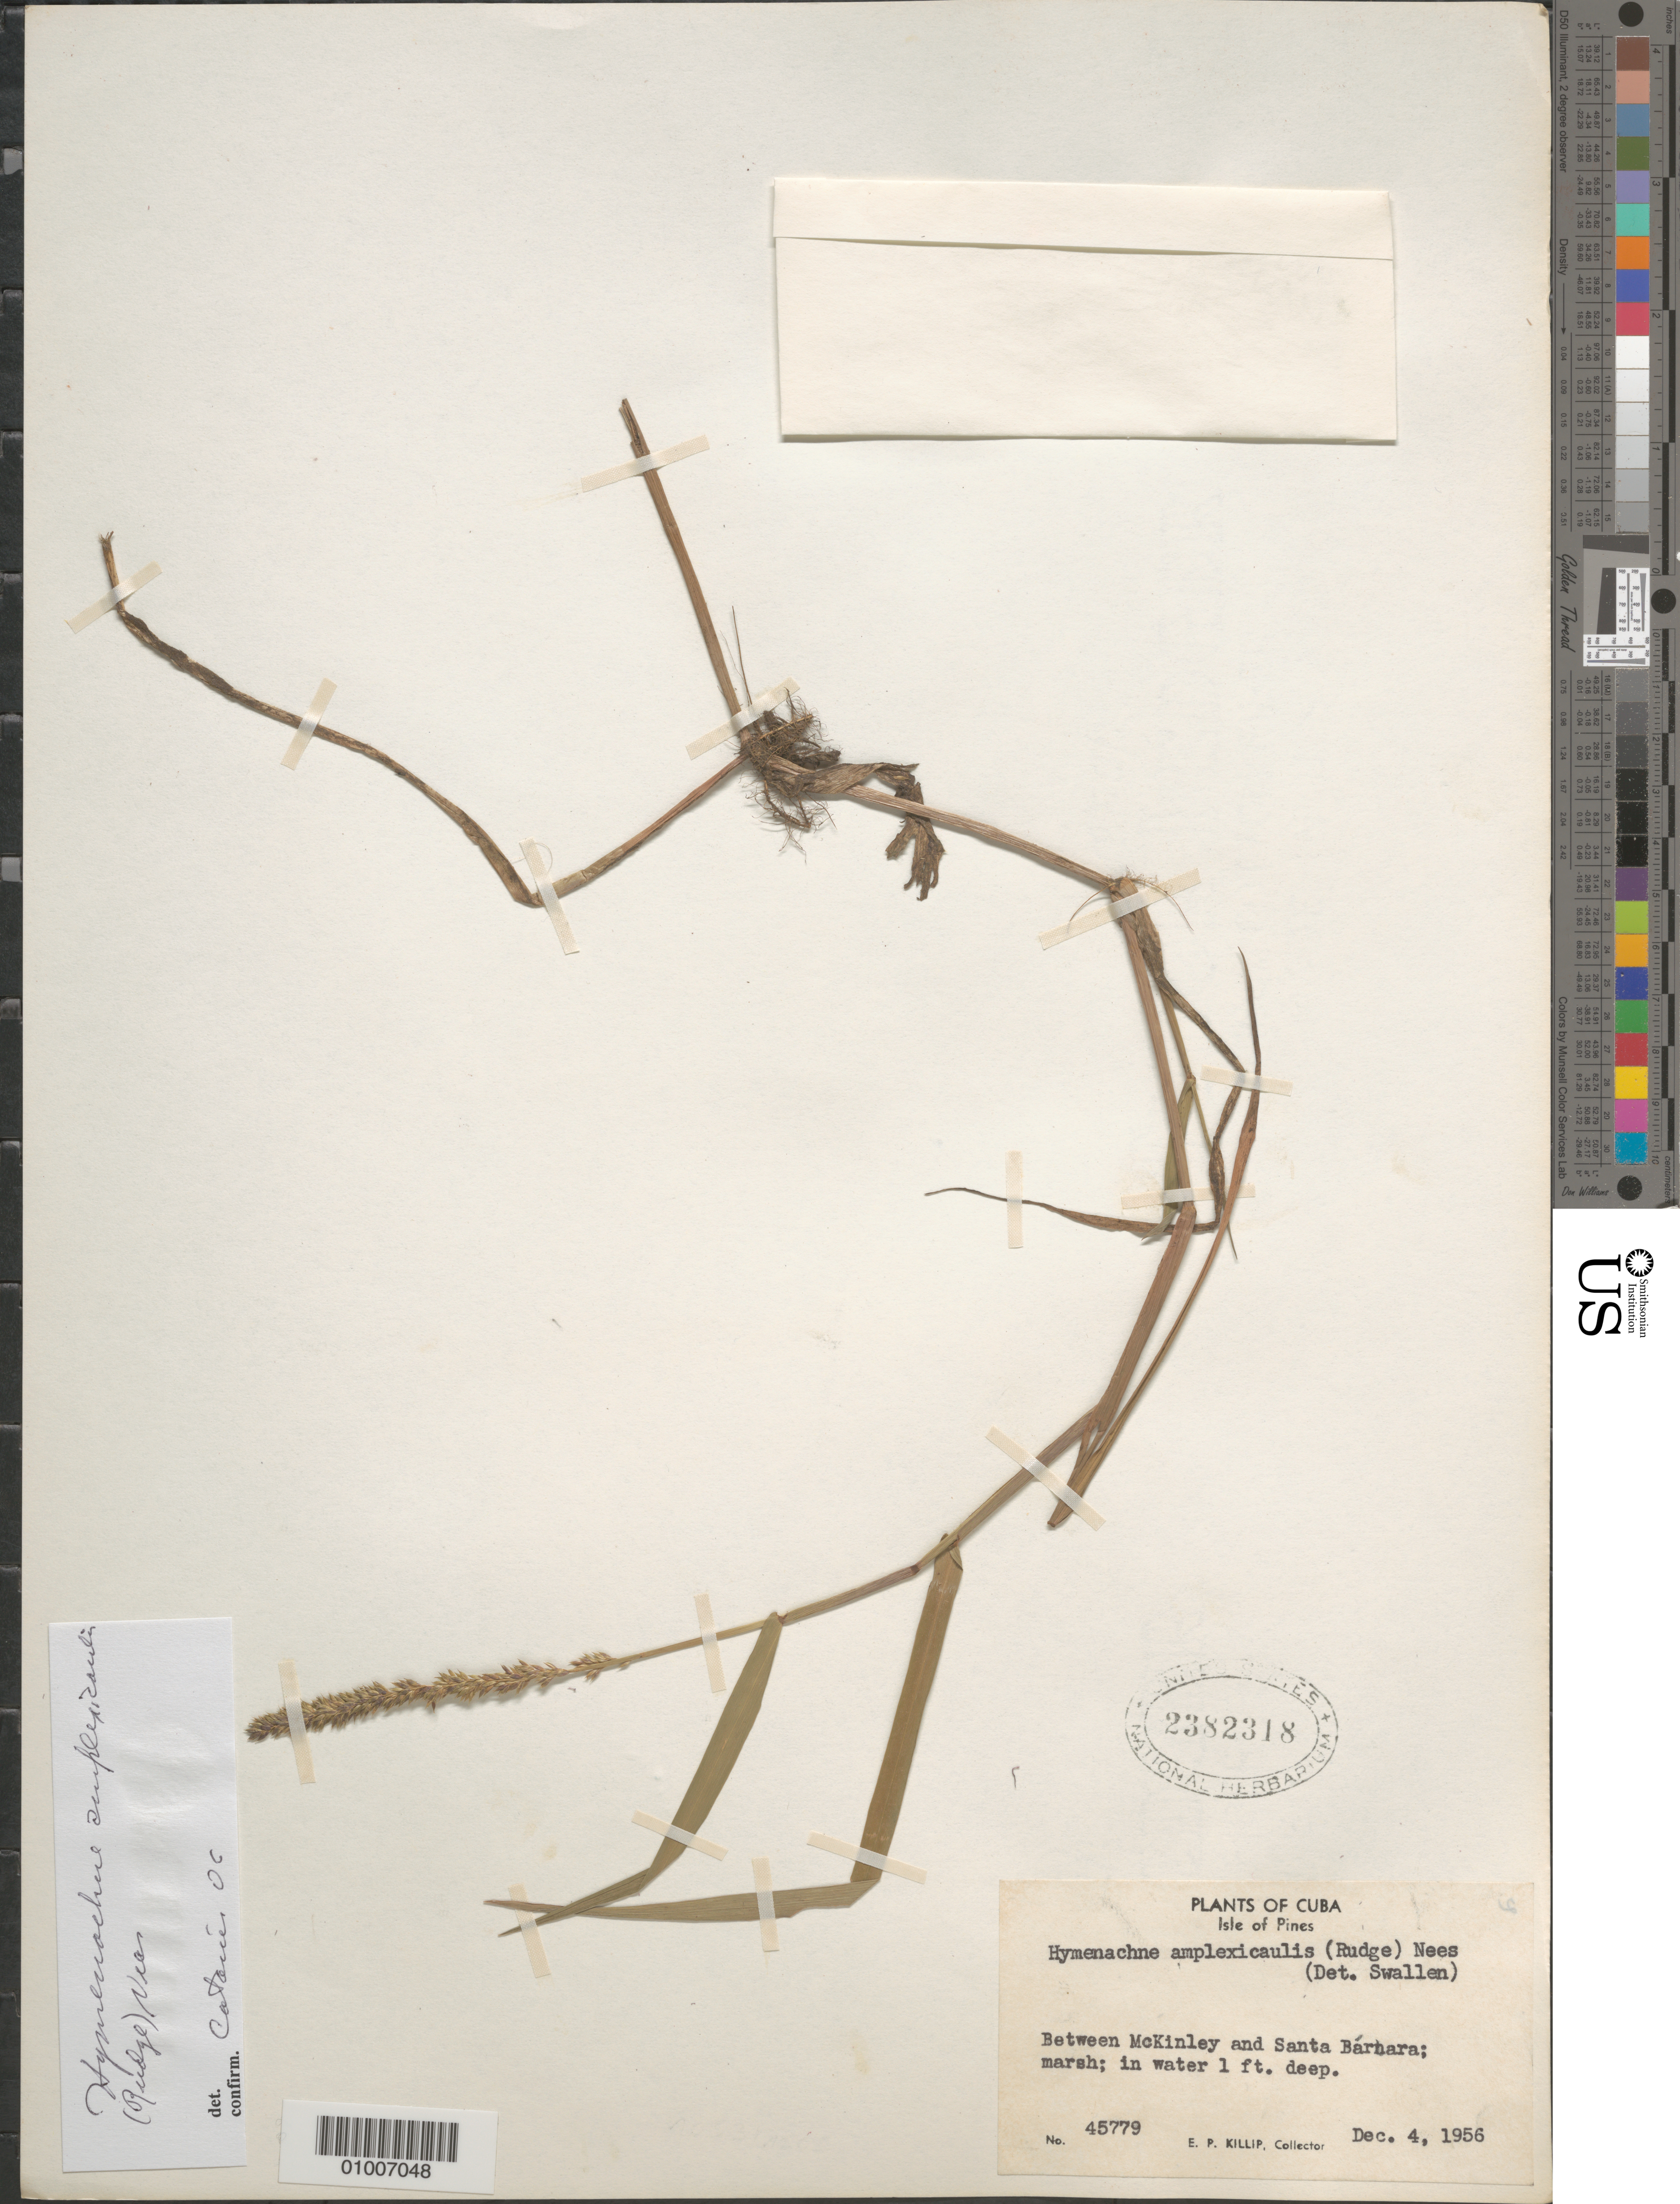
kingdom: Plantae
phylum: Tracheophyta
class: Liliopsida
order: Poales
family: Poaceae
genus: Hymenachne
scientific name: Hymenachne amplexicaulis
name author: (Rudge) Nees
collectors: E. P. Killip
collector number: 45779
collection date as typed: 04 Dec 1956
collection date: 1956-12-04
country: Cuba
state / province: Isla de la Juventud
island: Isla de la Juventud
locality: [Isle of Pines], between McKinley and Santa Barbara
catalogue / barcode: US 2382318